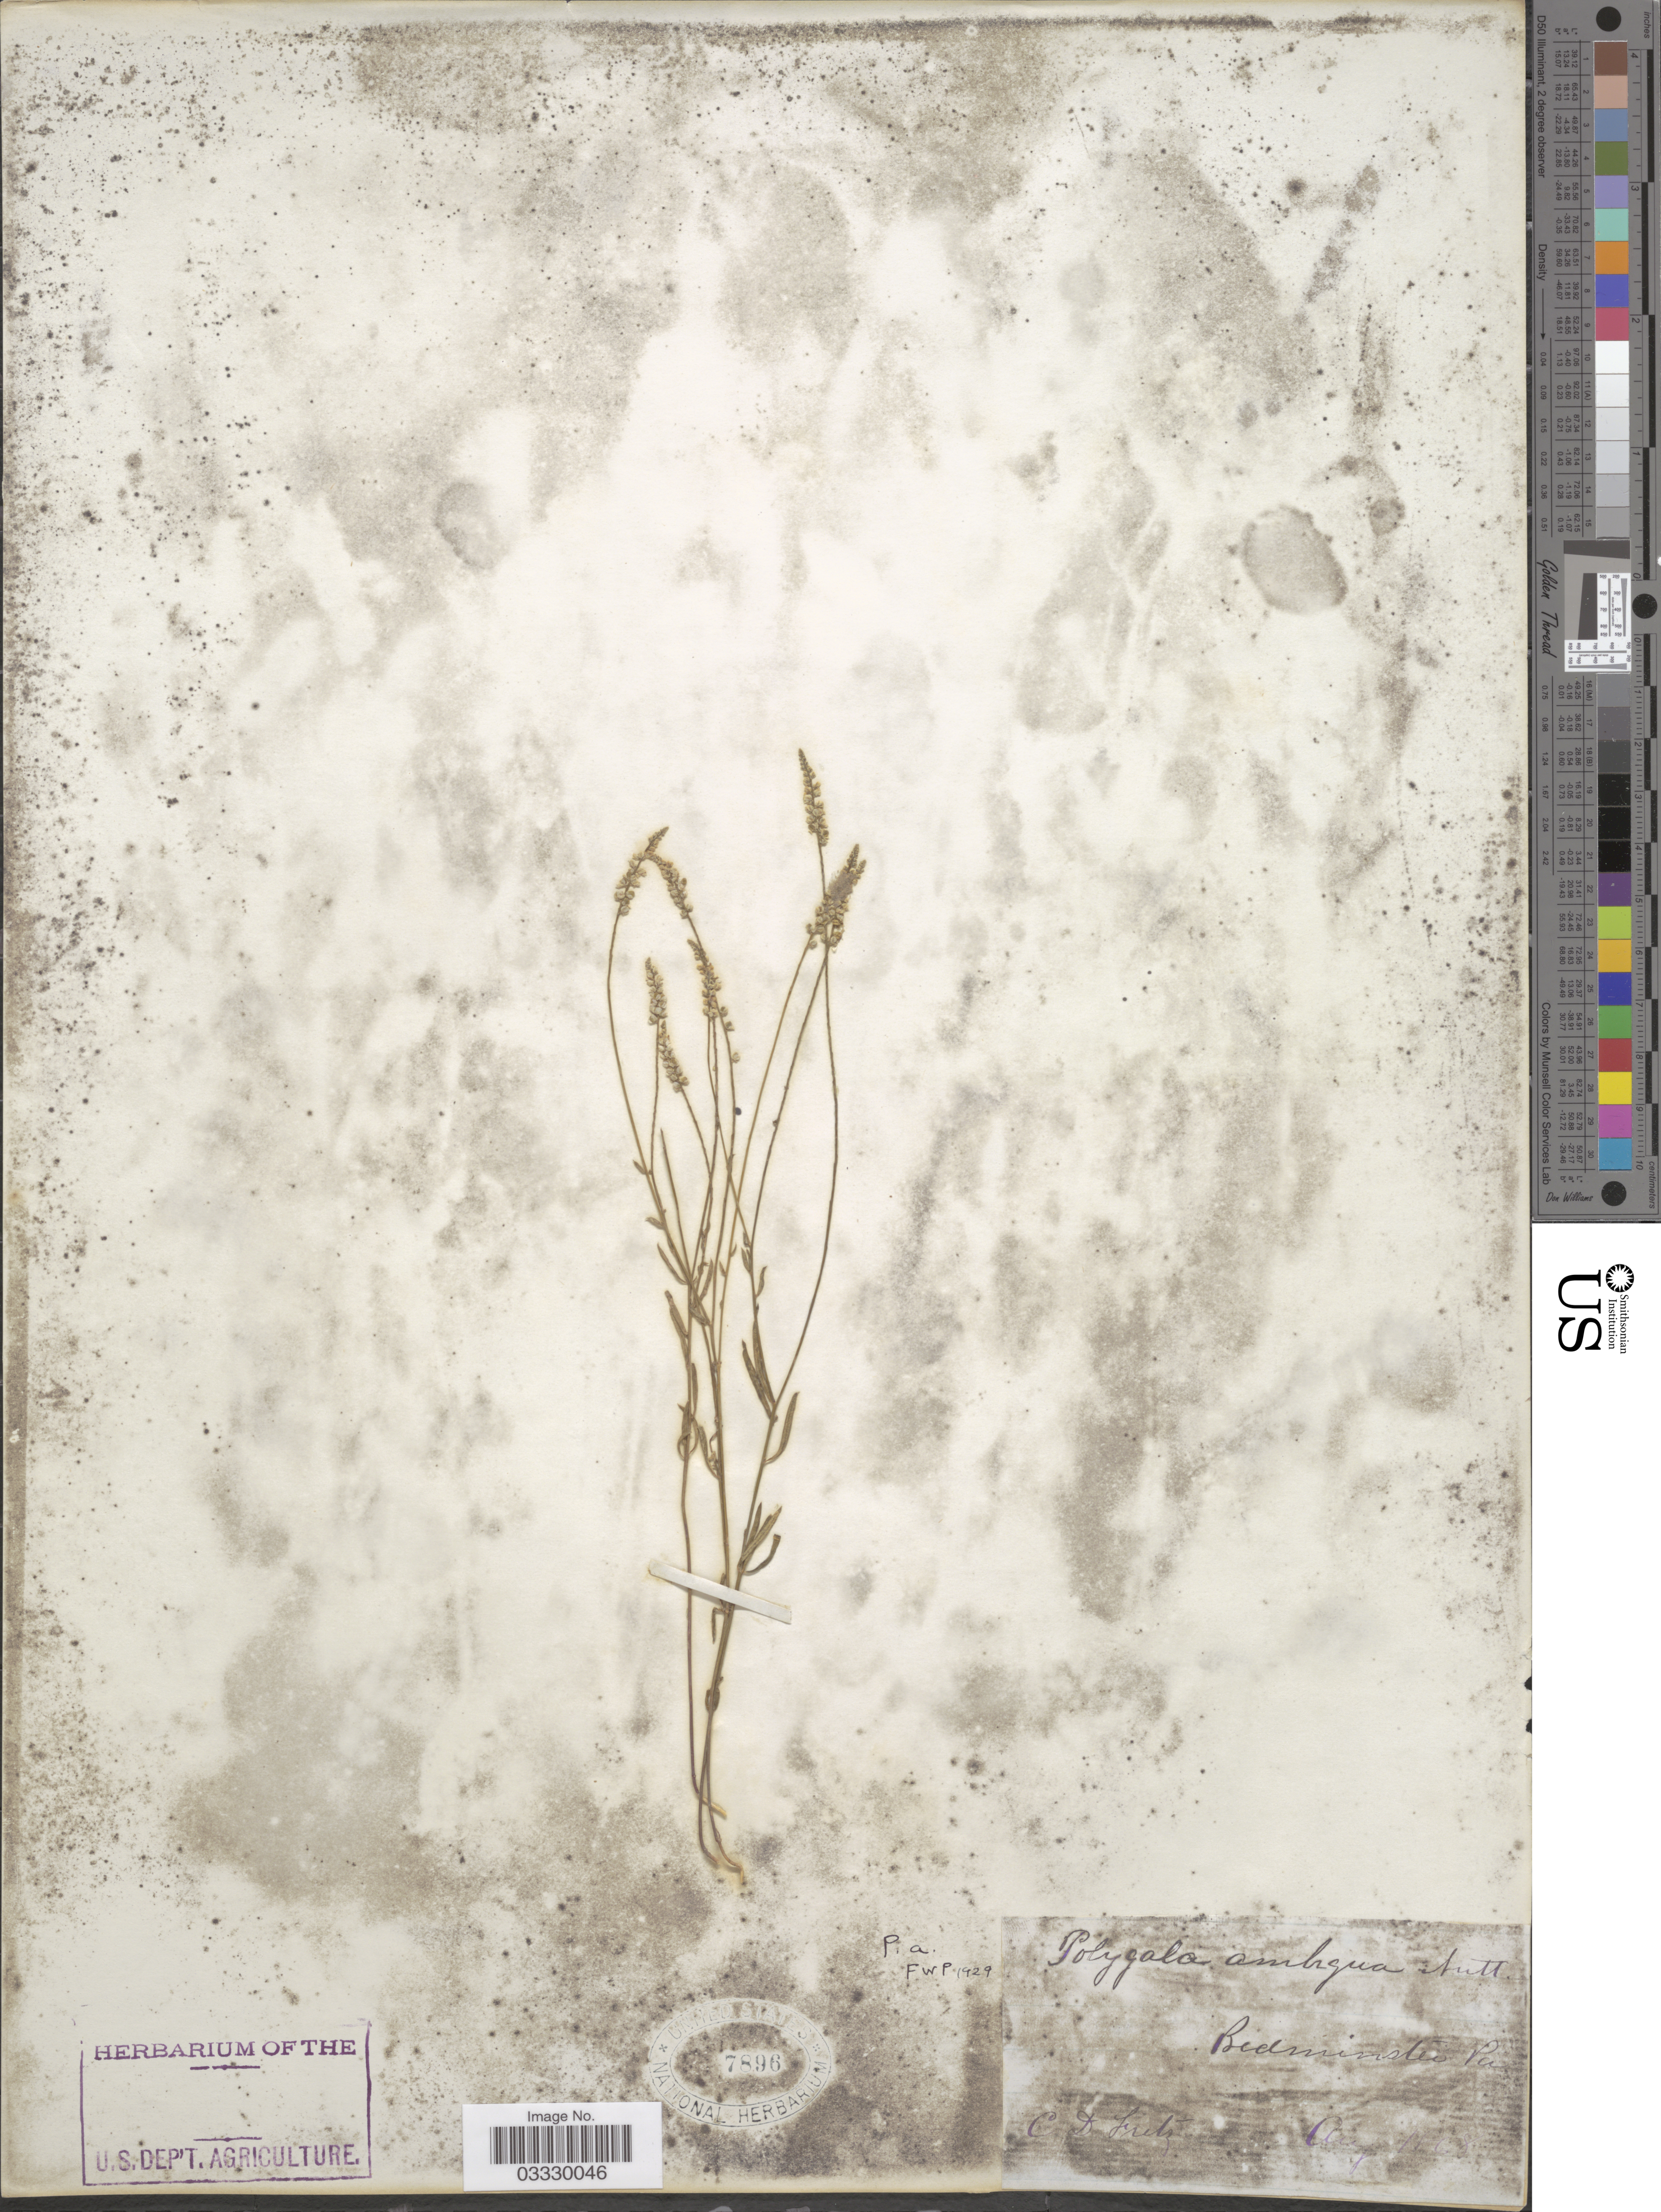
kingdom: Plantae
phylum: Tracheophyta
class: Magnoliopsida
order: Fabales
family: Polygalaceae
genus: Polygala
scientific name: Polygala ambigua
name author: Nutt.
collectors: C. D. Fretz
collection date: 1808-08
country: United States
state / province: Pennsylvania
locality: Bedminster.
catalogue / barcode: US 7896